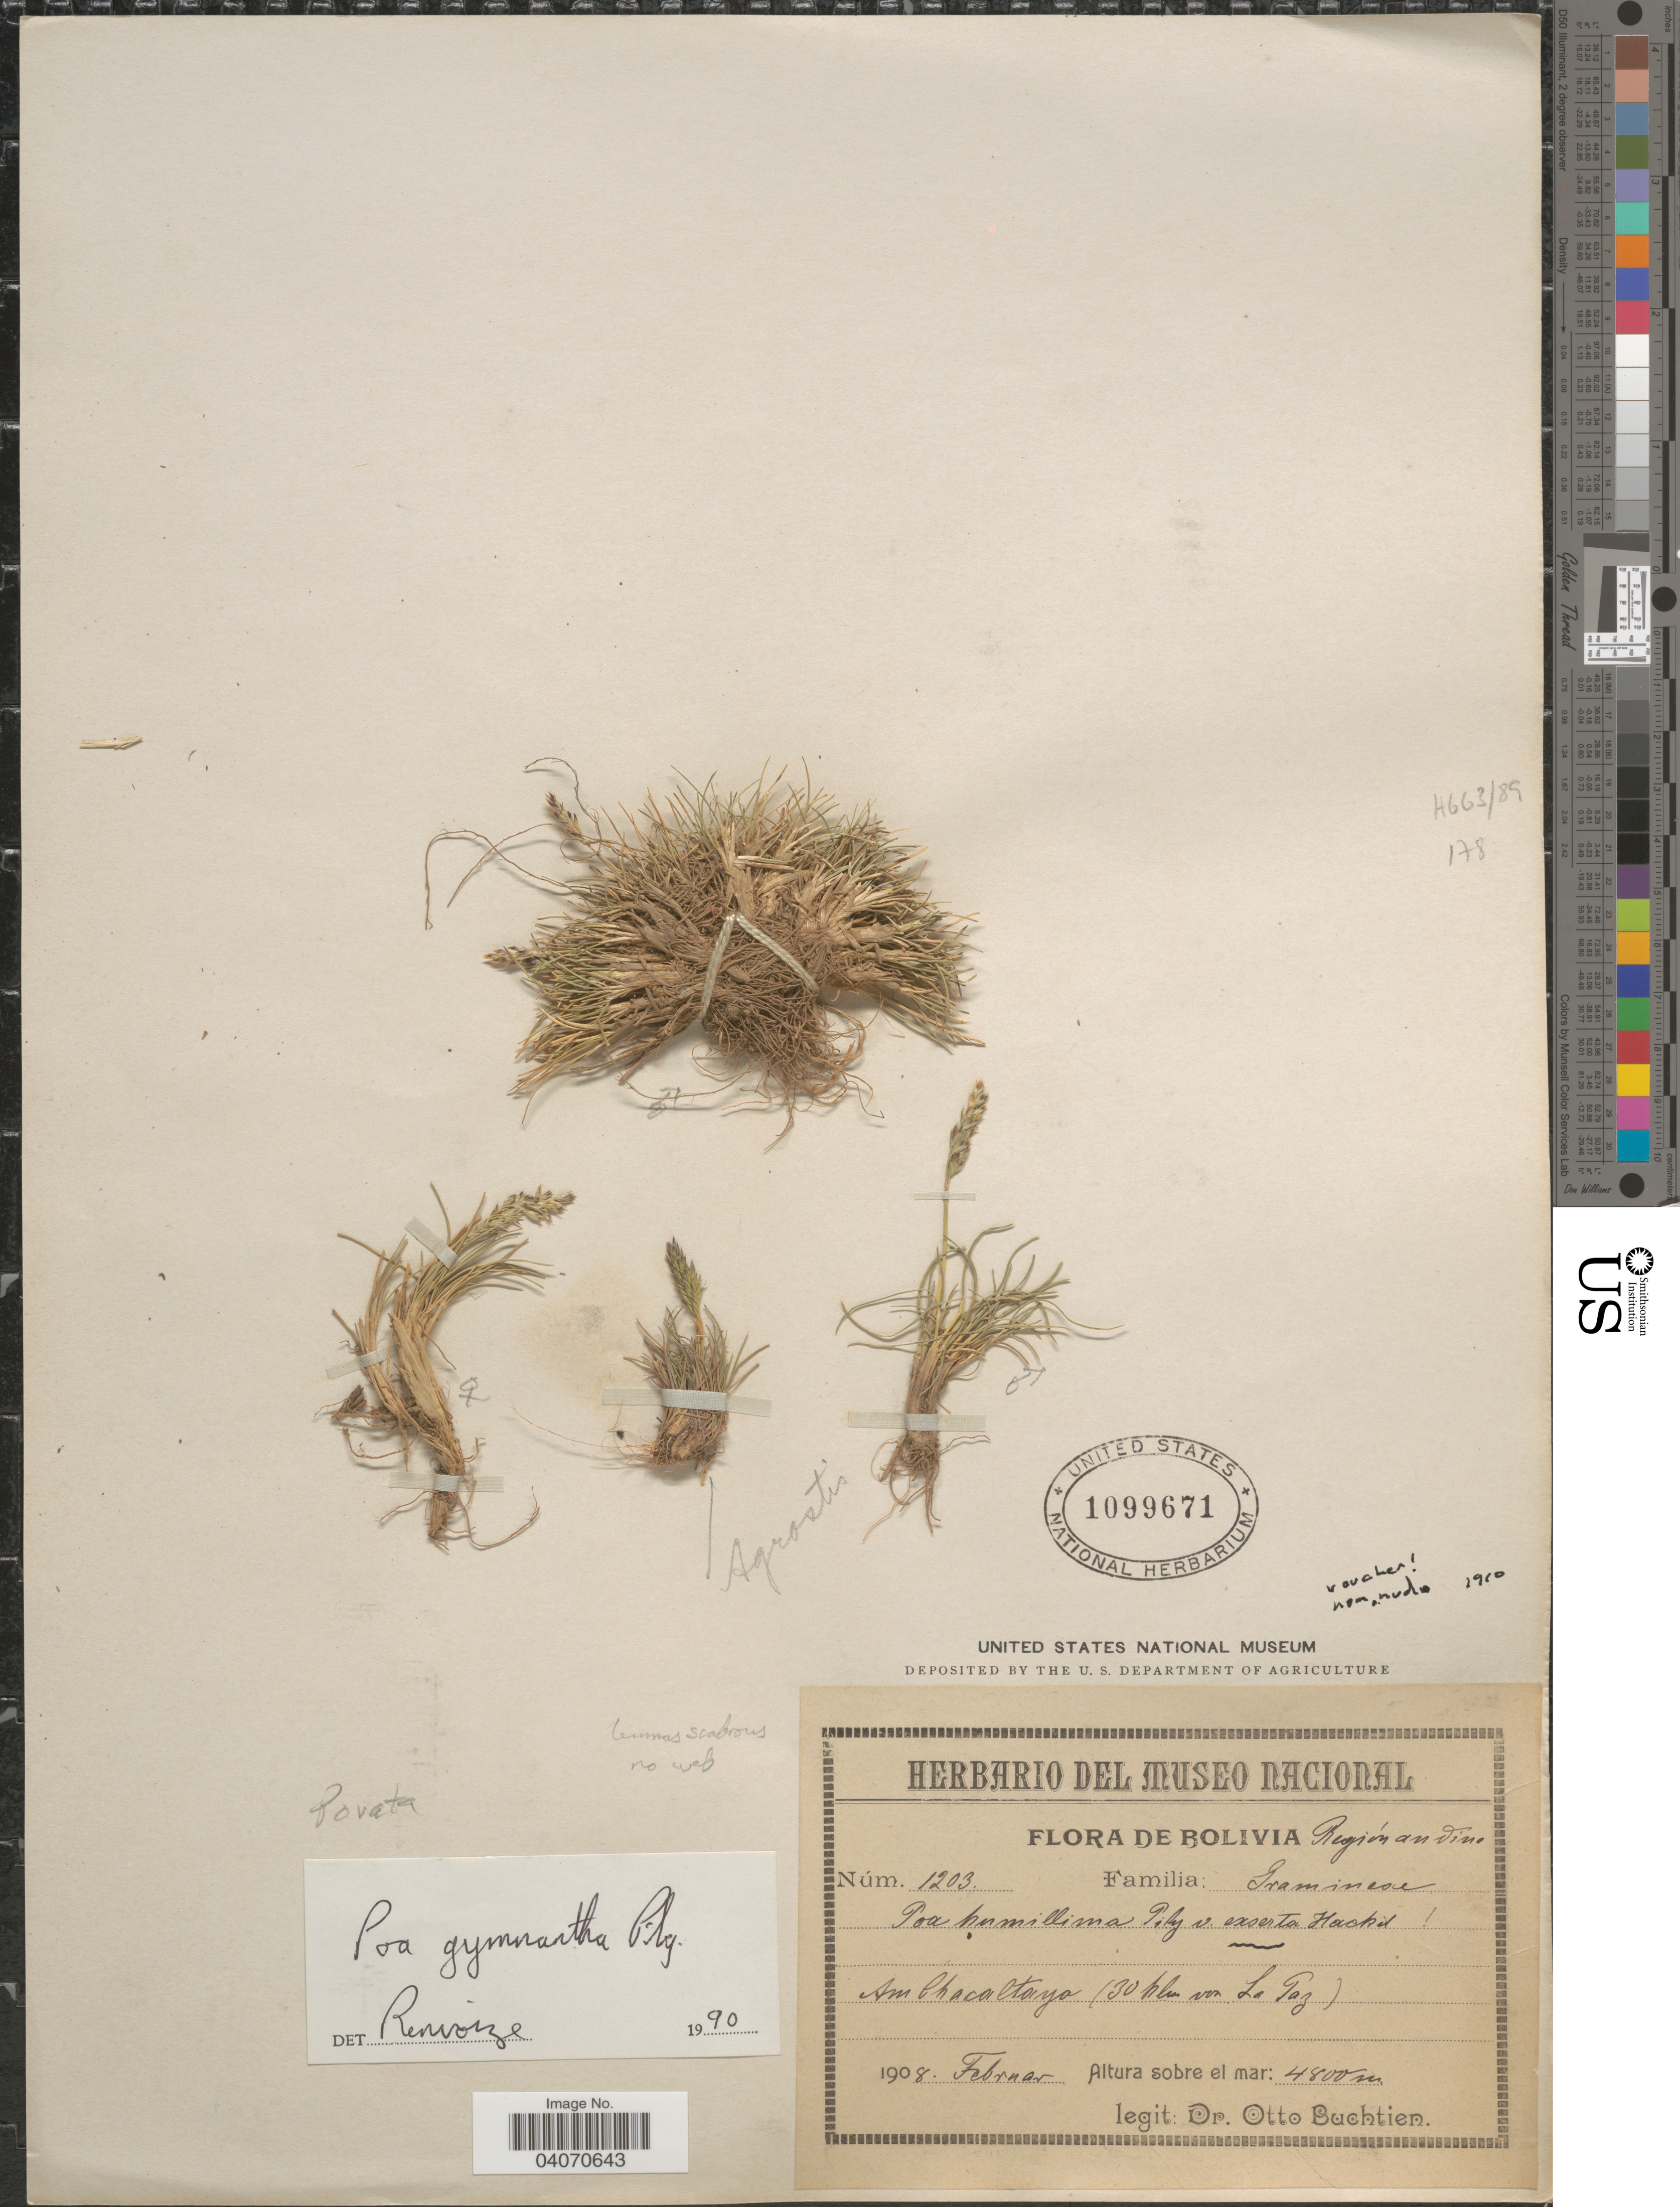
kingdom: Plantae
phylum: Tracheophyta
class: Liliopsida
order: Poales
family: Poaceae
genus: Poa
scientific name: Poa gymnantha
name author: Pilg.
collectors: O. Buchtien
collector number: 1203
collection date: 1908-02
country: Bolivia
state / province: La Paz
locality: Región andine. Am Chacaltaya (30 klm von La Paz).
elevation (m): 4800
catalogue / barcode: US 1099671